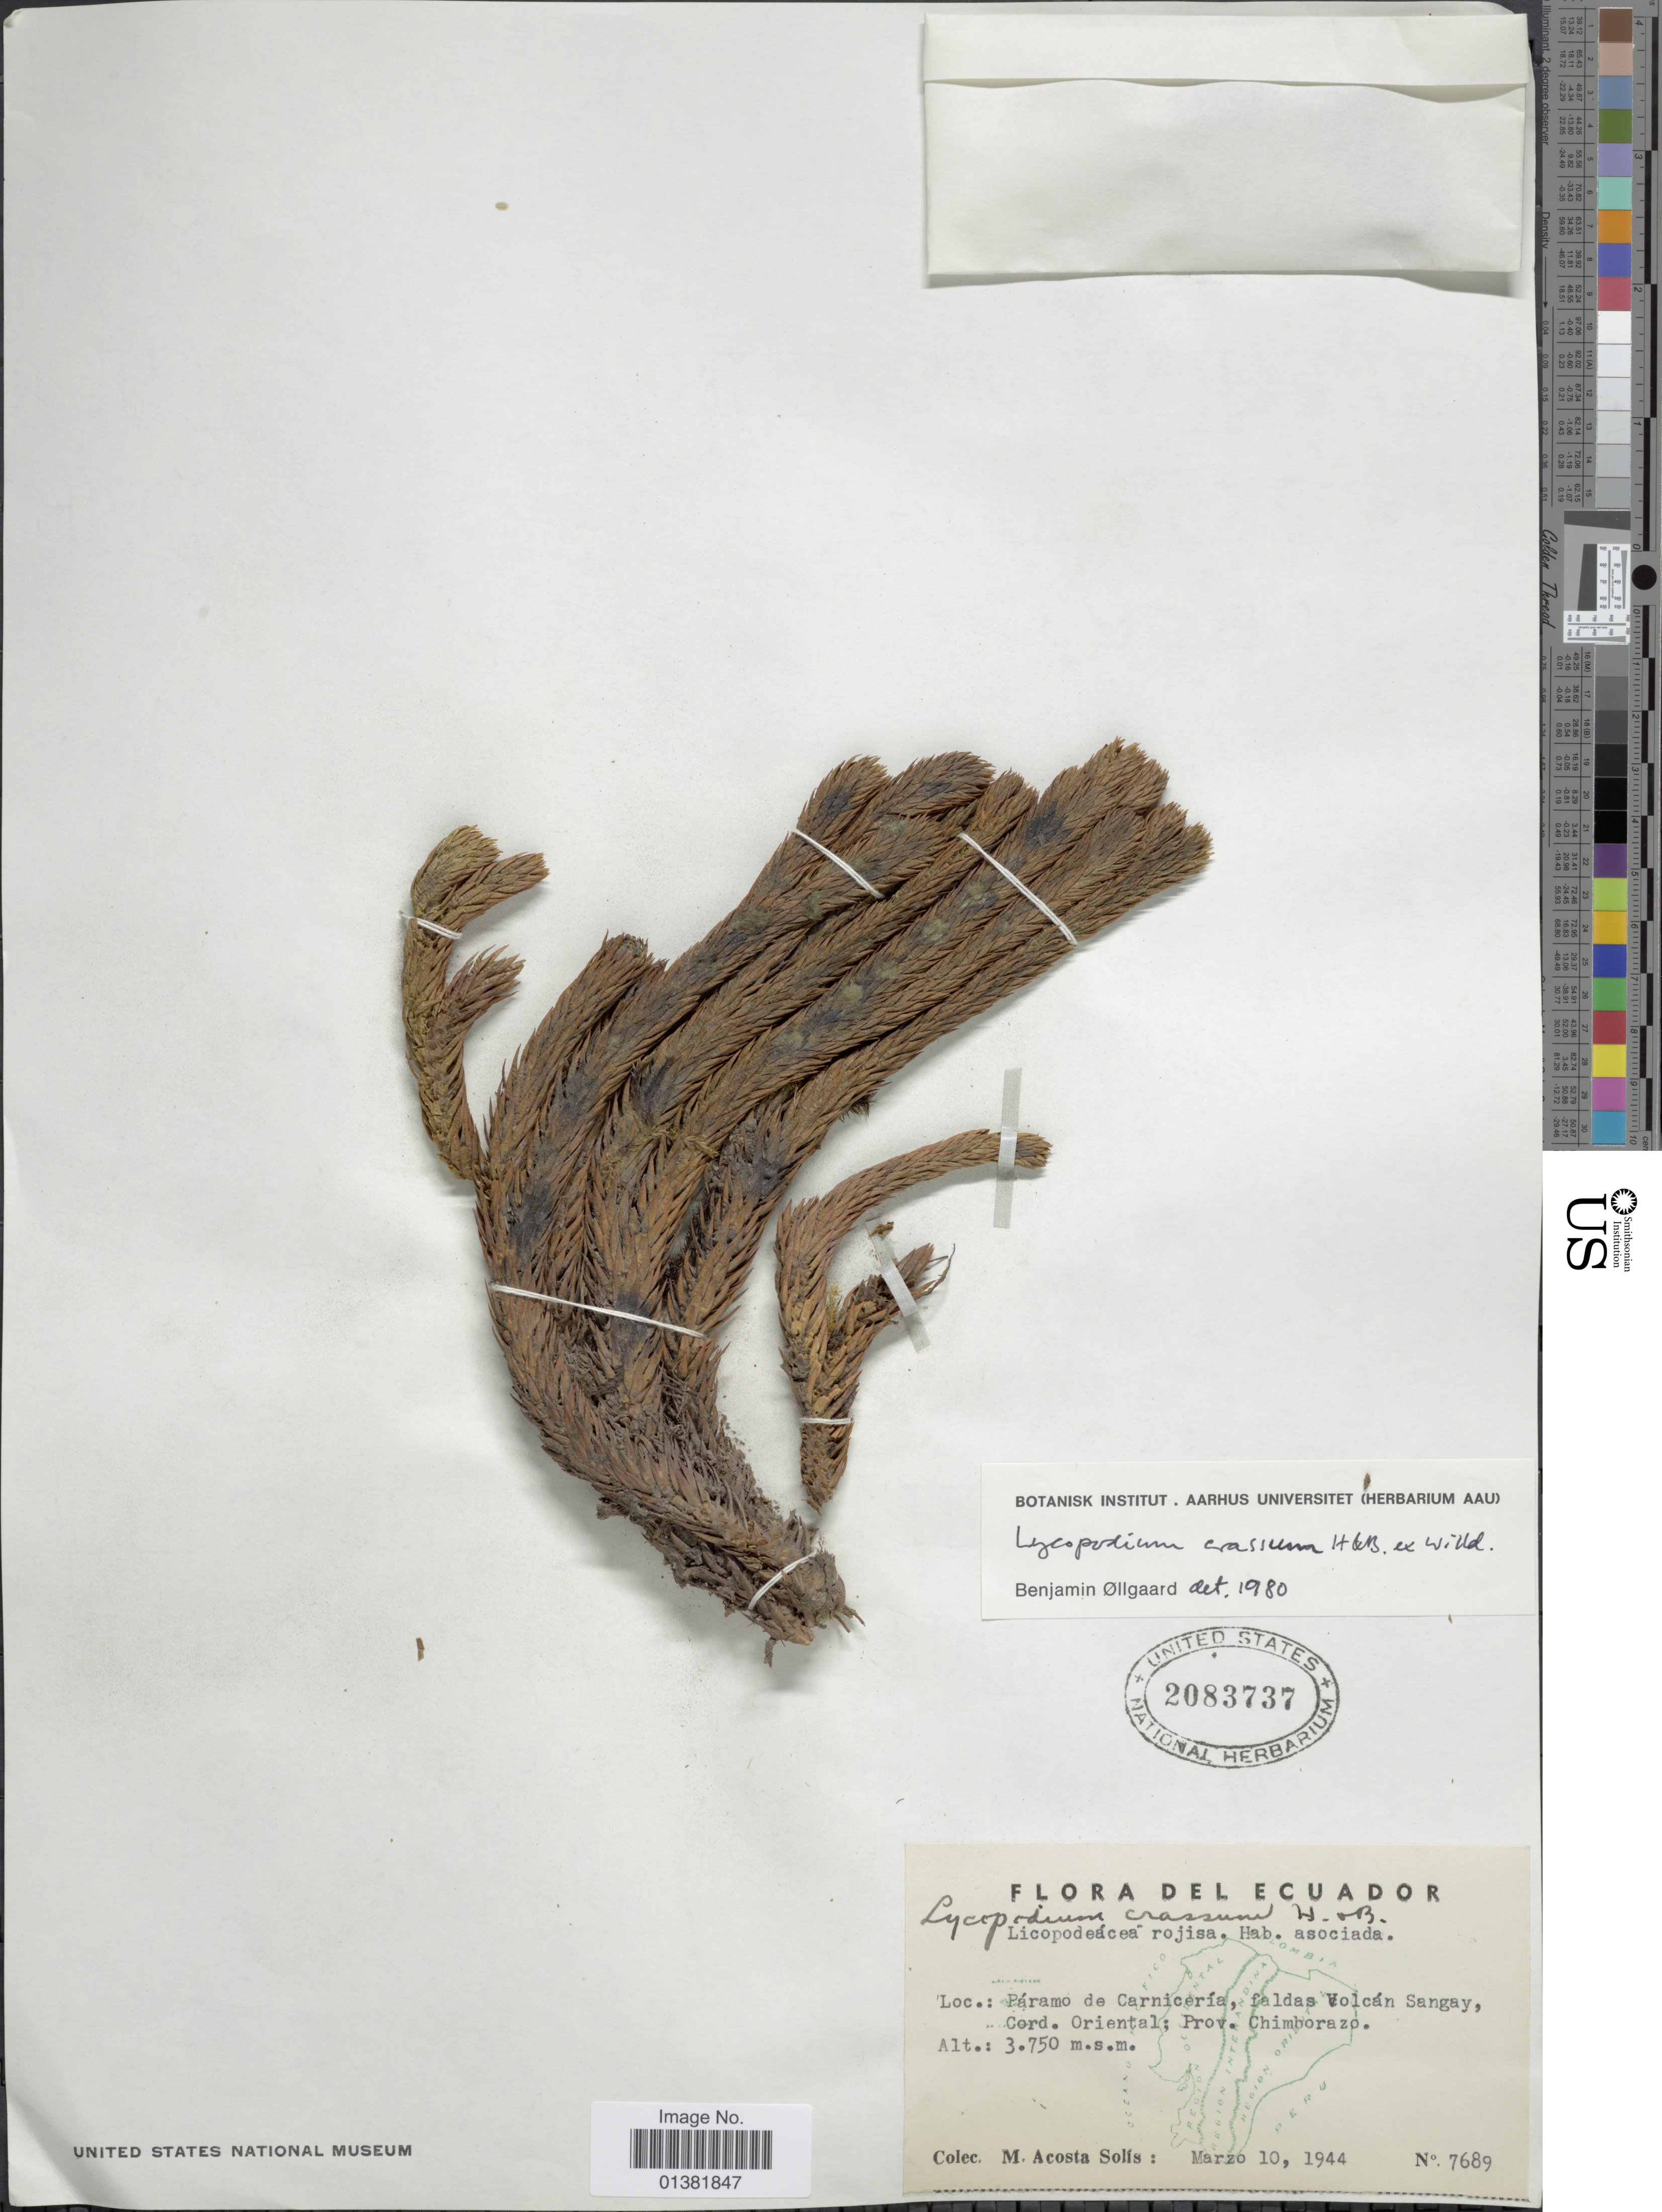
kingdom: Plantae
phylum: Tracheophyta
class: Lycopodiopsida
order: Lycopodiales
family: Lycopodiaceae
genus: Phlegmariurus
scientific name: Phlegmariurus crassus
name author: (Humb. & Bonpl. ex Willd.) B. Øllg.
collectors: M. Acosta Solis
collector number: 7689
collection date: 1944-03-10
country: Ecuador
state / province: Chimborazo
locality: Páramo de Carnicería, faldas Volcán Sangay, Cord. Oriental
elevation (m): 3750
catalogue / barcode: US 2083737